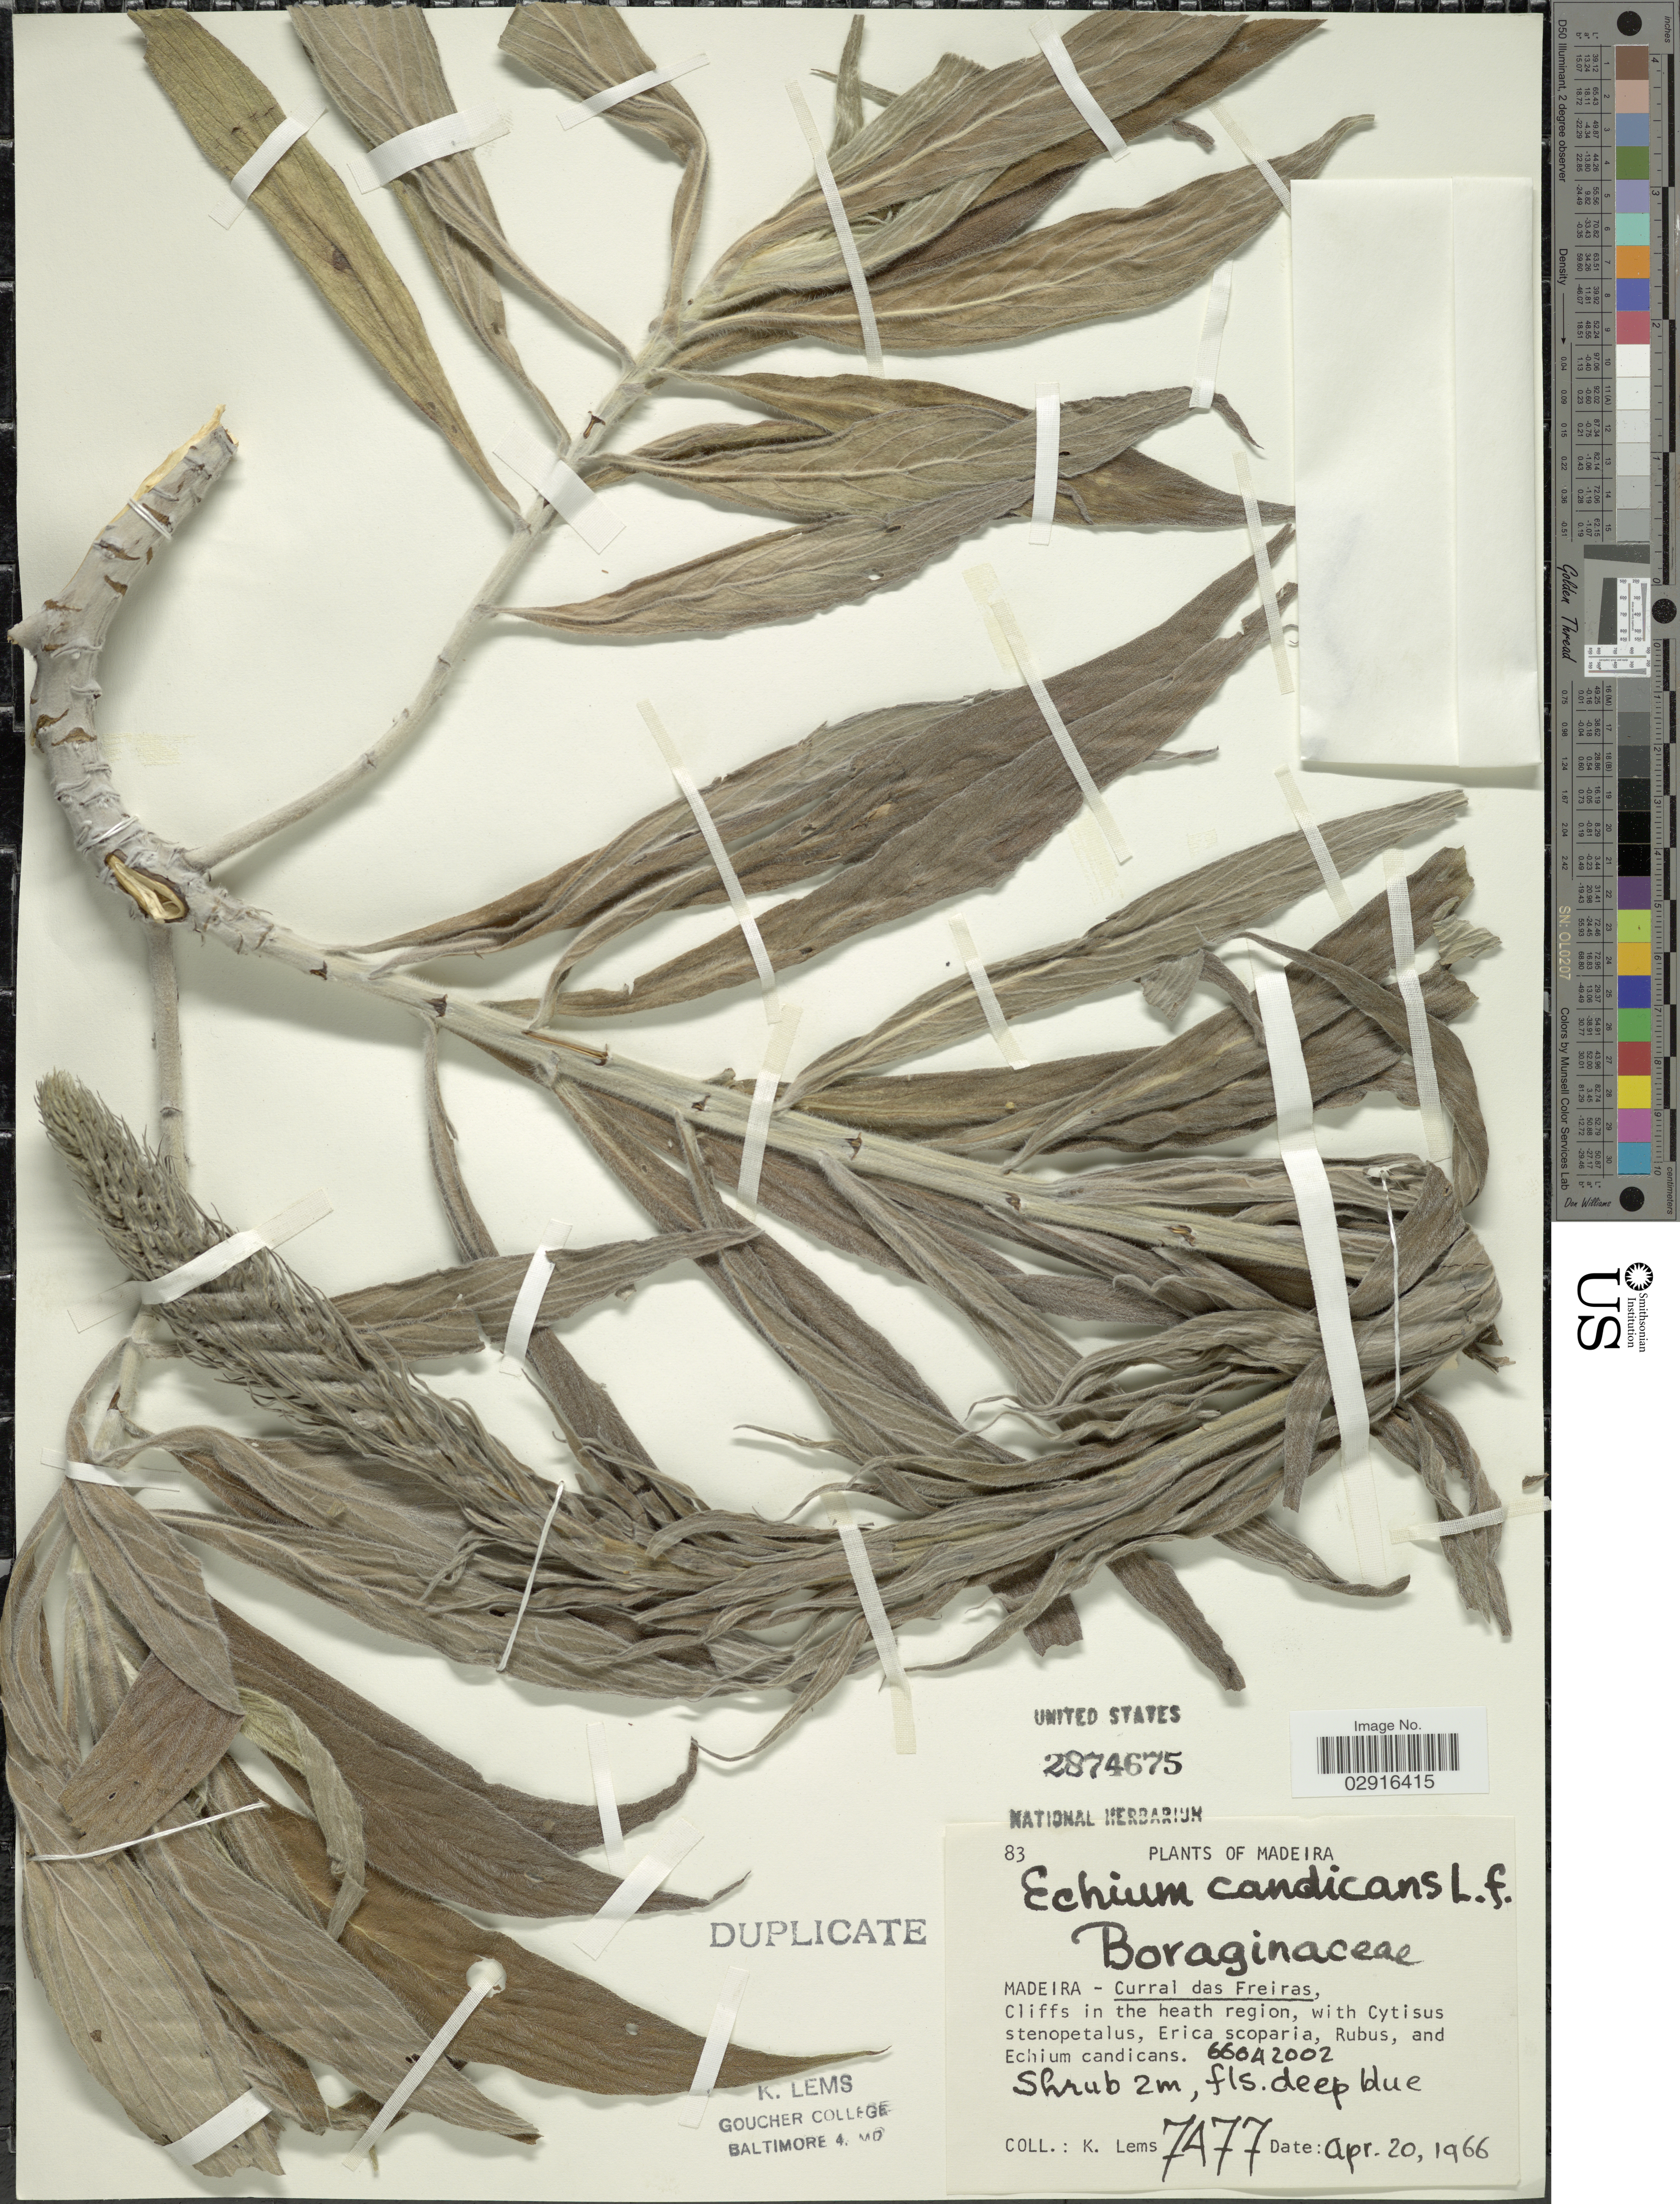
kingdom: Plantae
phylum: Tracheophyta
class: Magnoliopsida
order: Boraginales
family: Boraginaceae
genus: Echium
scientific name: Echium candicans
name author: L. f.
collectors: K. Lems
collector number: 7477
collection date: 1966-04-20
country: Portugal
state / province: Madeira (Aut. Reg.)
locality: Curral das Freiras.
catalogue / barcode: US 2874675